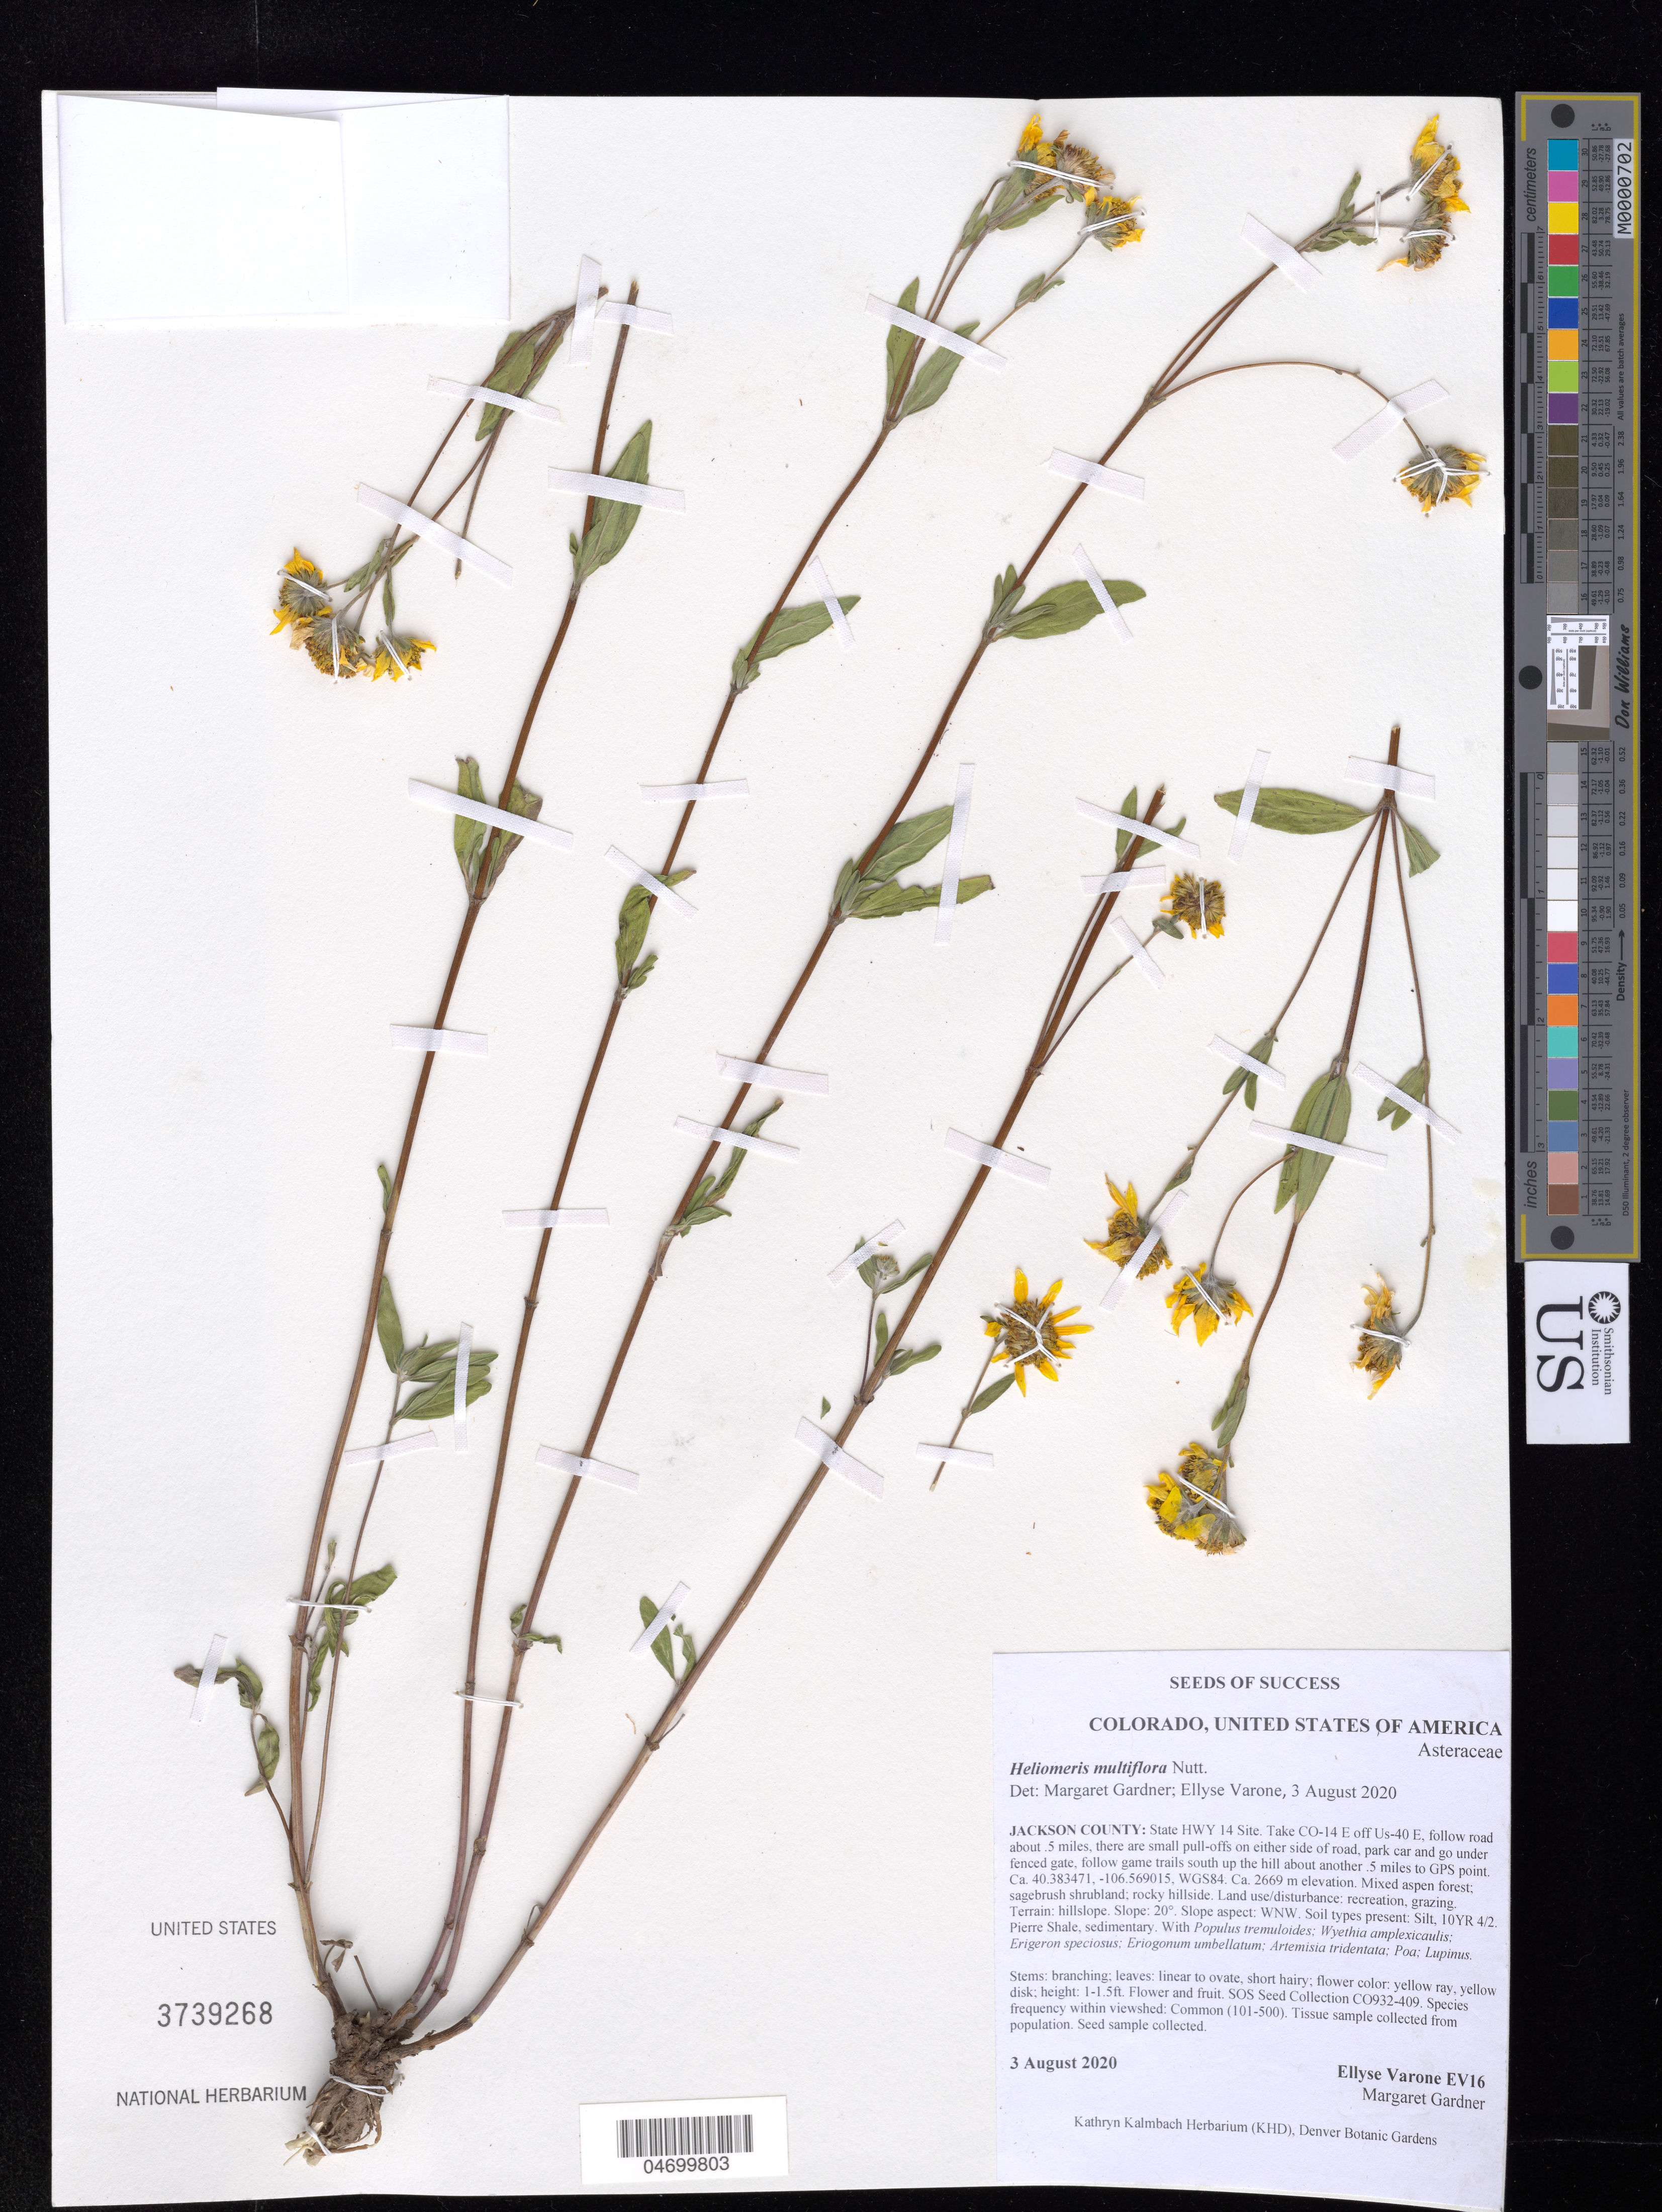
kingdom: Plantae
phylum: Tracheophyta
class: Magnoliopsida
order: Asterales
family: Asteraceae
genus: Heliomeris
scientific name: Heliomeris multiflora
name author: Nutt.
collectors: E. Varone & M. Gardner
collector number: EV16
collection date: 2020-08-03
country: United States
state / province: Colorado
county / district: Jackson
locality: State Hwy 14 Site.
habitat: Sagebrush shrubland, mixed aspen forest. Silt soil. With Poa, Lupinus, Erigeron speciosus, Artemisia tridentata, etc.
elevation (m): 2669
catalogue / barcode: US 3739268